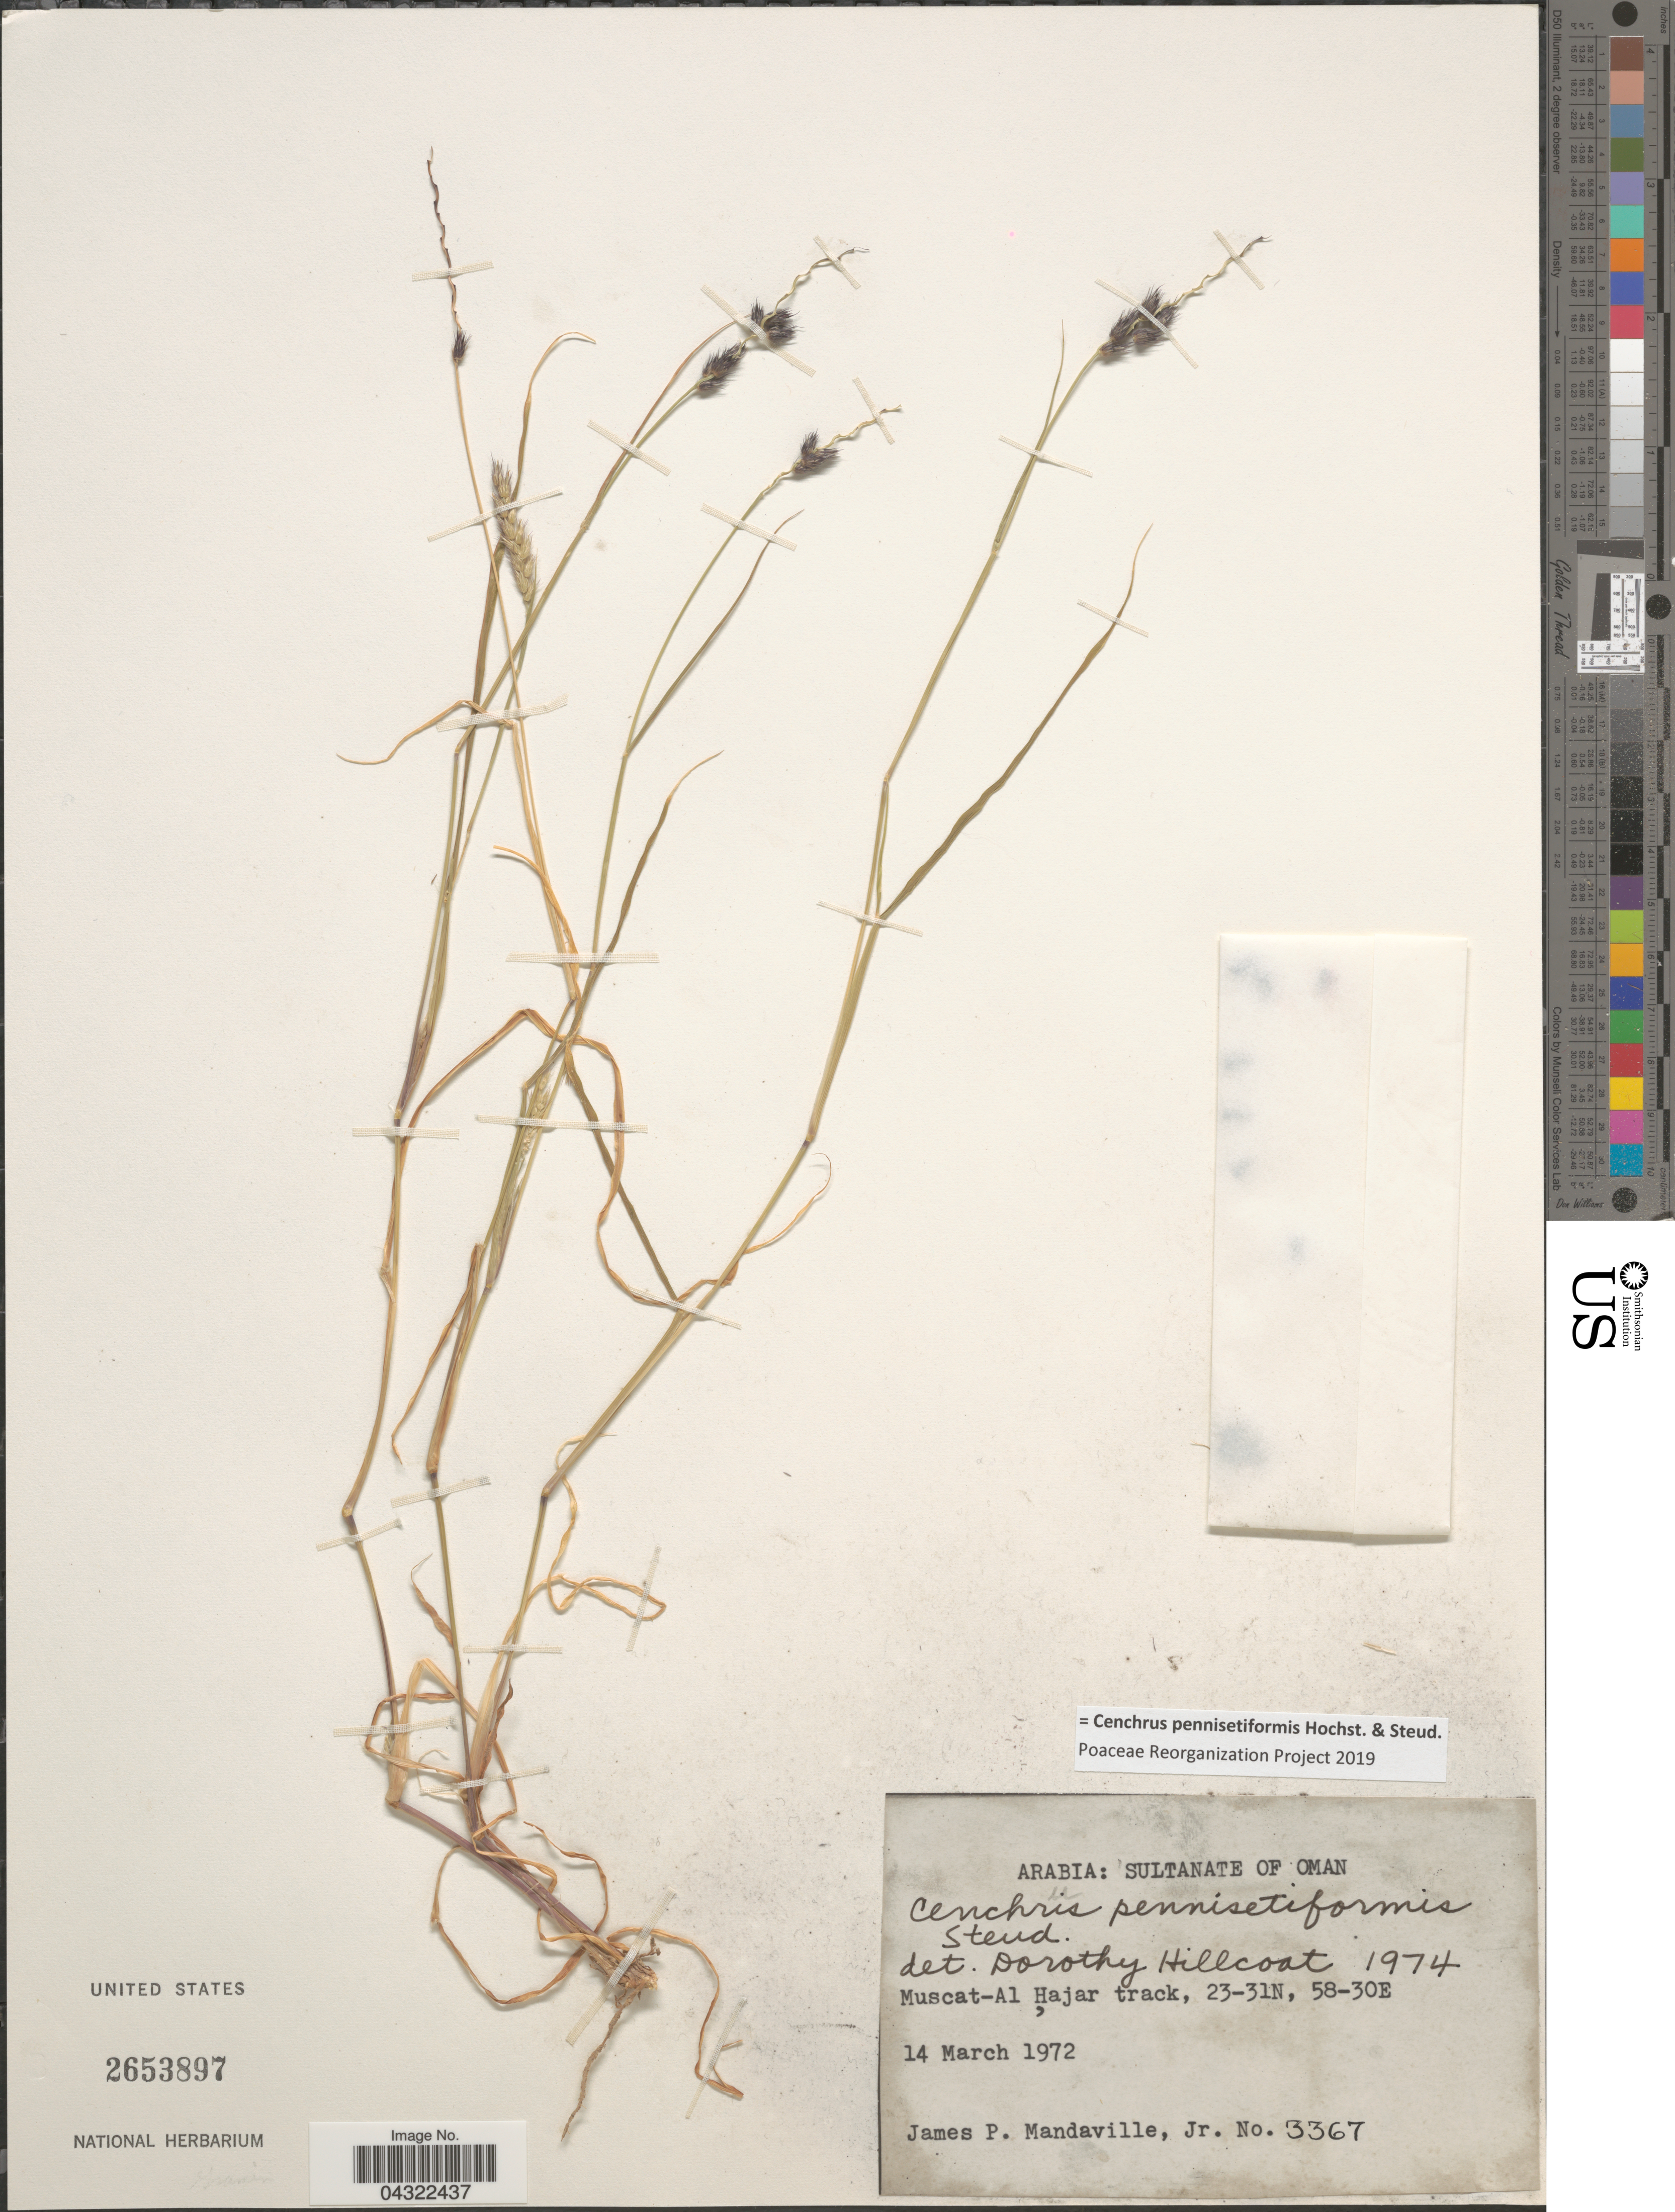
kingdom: Plantae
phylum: Tracheophyta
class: Liliopsida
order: Poales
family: Poaceae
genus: Cenchrus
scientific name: Cenchrus pennisetiformis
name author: Hochst. & Steud. ex Steud.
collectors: J. Mandaville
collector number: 3367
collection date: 1972-03-14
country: Oman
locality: Arabia: Sultanate of Oman. Muscat-Al Hajar track.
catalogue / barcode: US 2653897